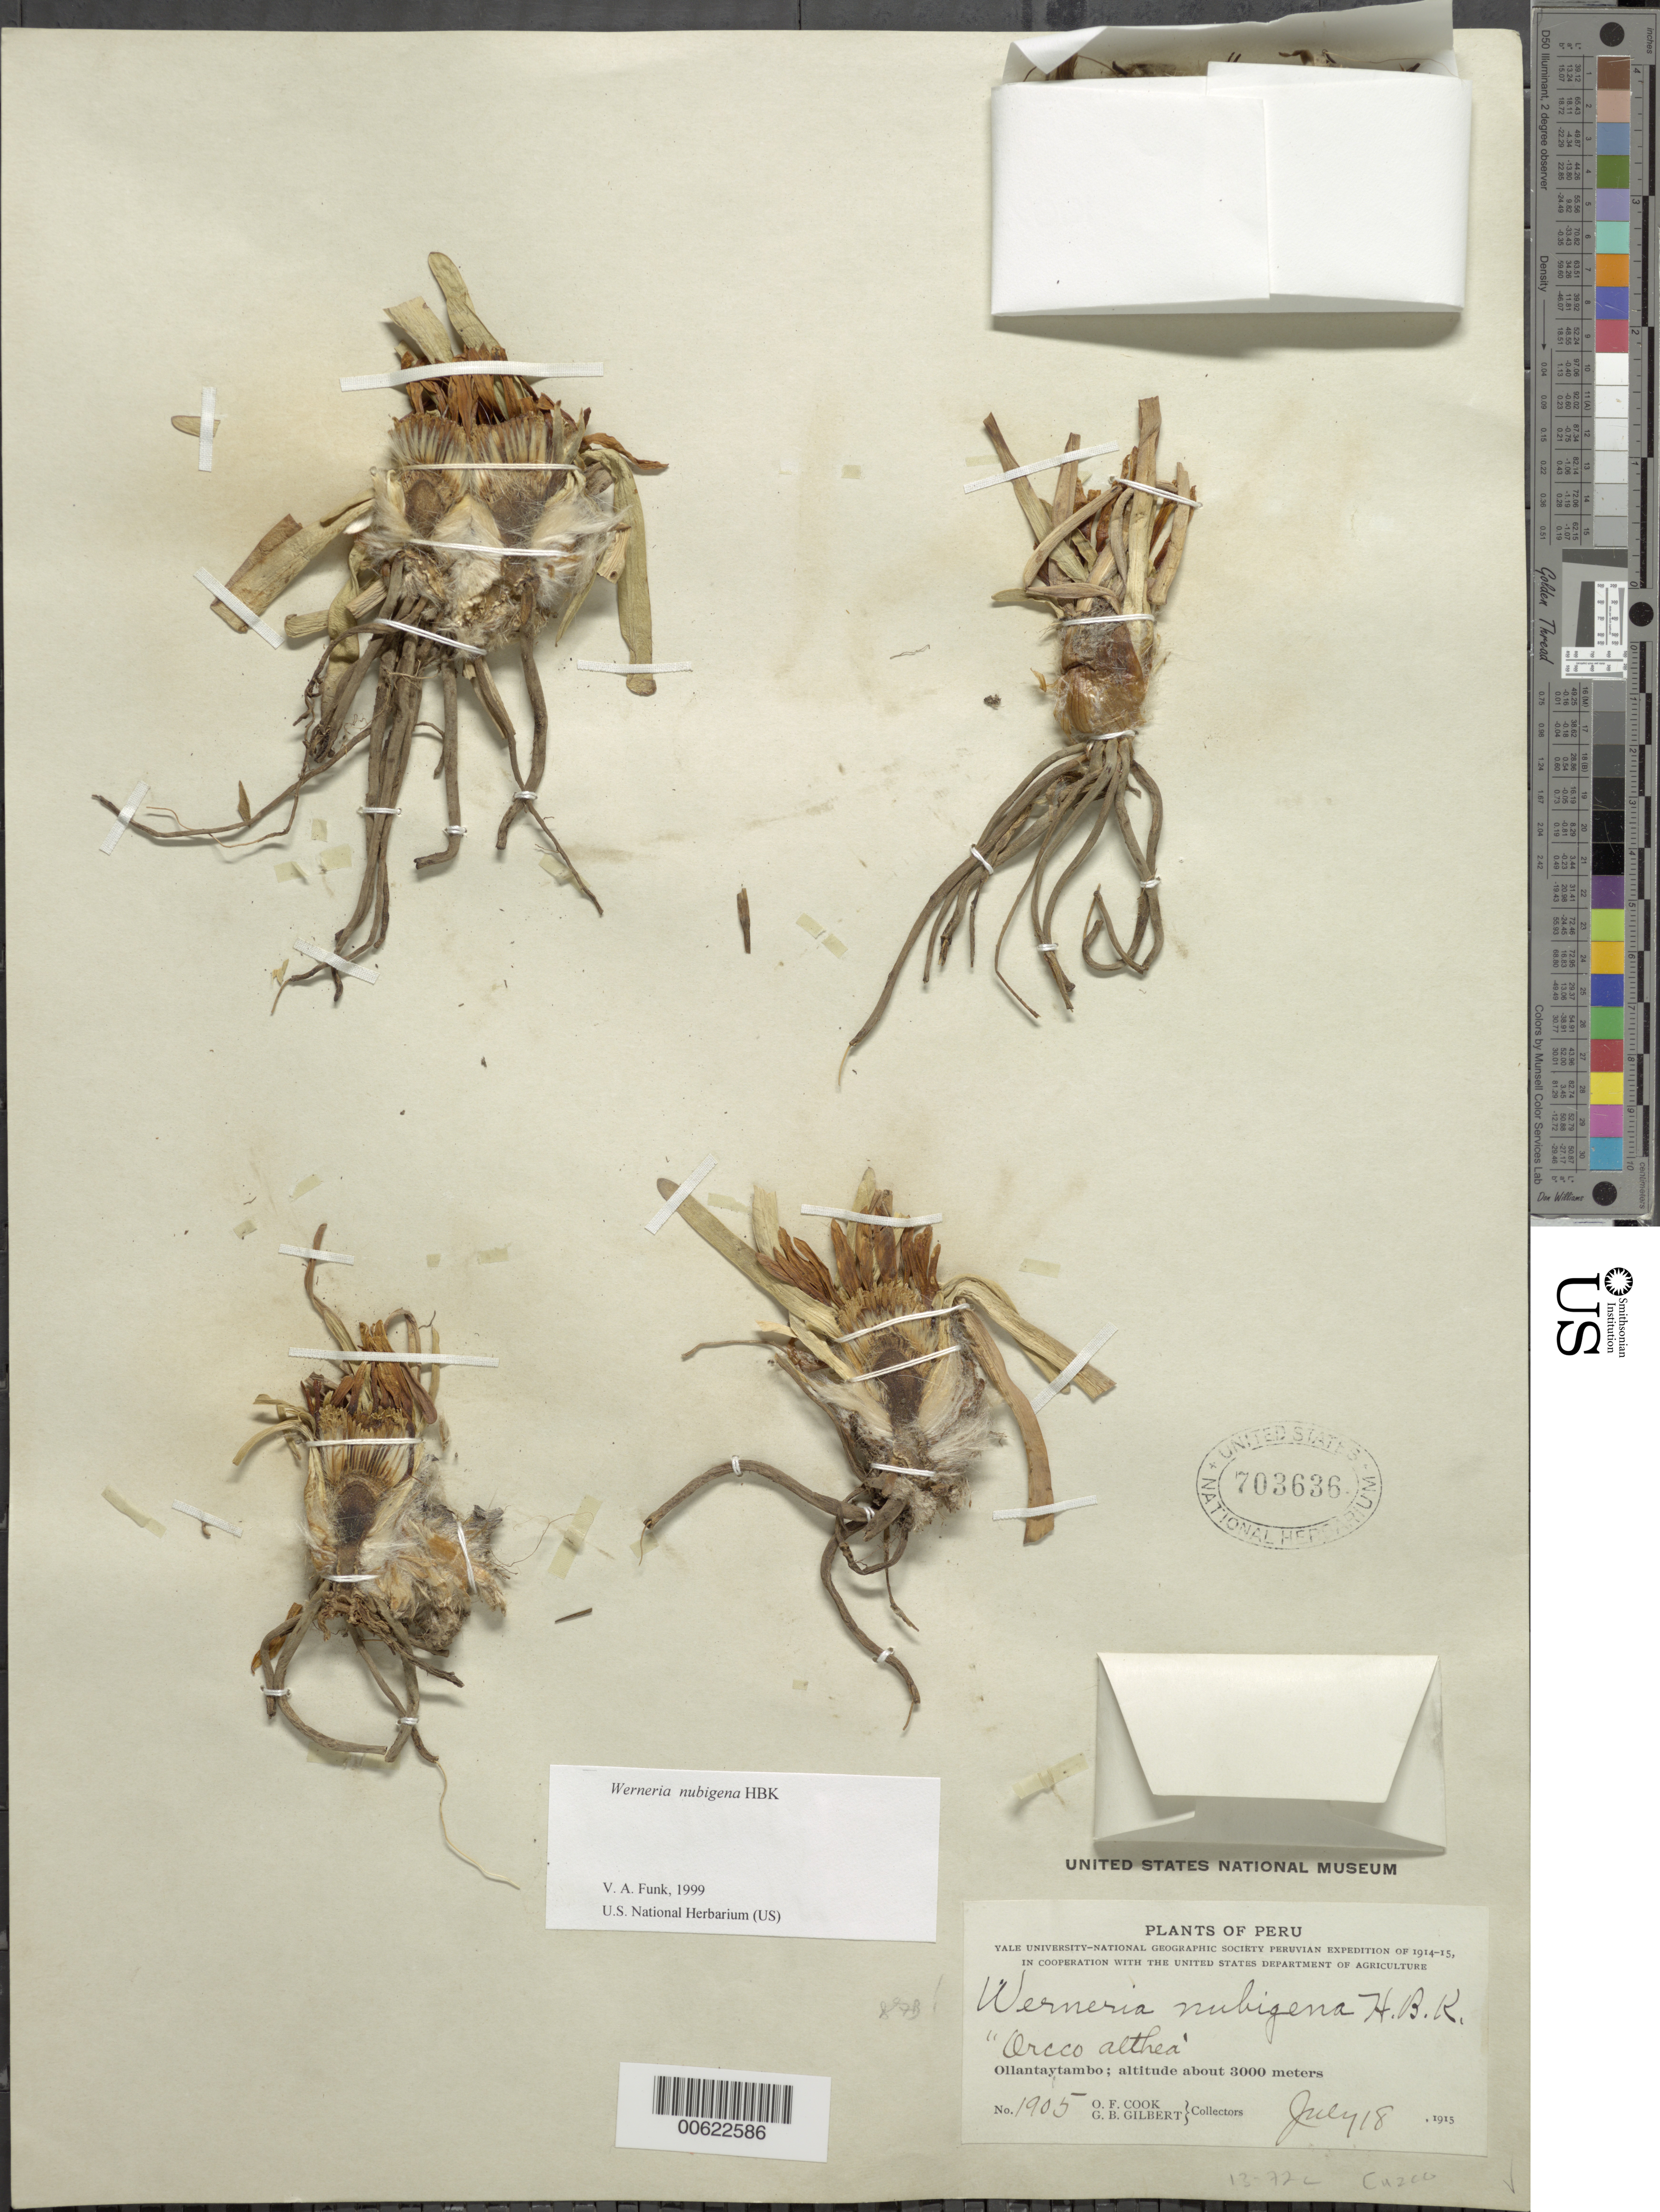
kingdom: Plantae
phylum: Tracheophyta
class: Magnoliopsida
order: Asterales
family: Asteraceae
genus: Werneria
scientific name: Werneria nubigena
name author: Kunth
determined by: Funk, Vicki A., (BOT), Smithsonian Institution - National Museum of Natural History (UNITED STATES)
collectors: O. F. Cook & G. B. Gilbert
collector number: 1905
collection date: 1915-07-18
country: Peru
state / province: Cusco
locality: Ollantaytambo. Orcco althea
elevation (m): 30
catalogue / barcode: US 703636